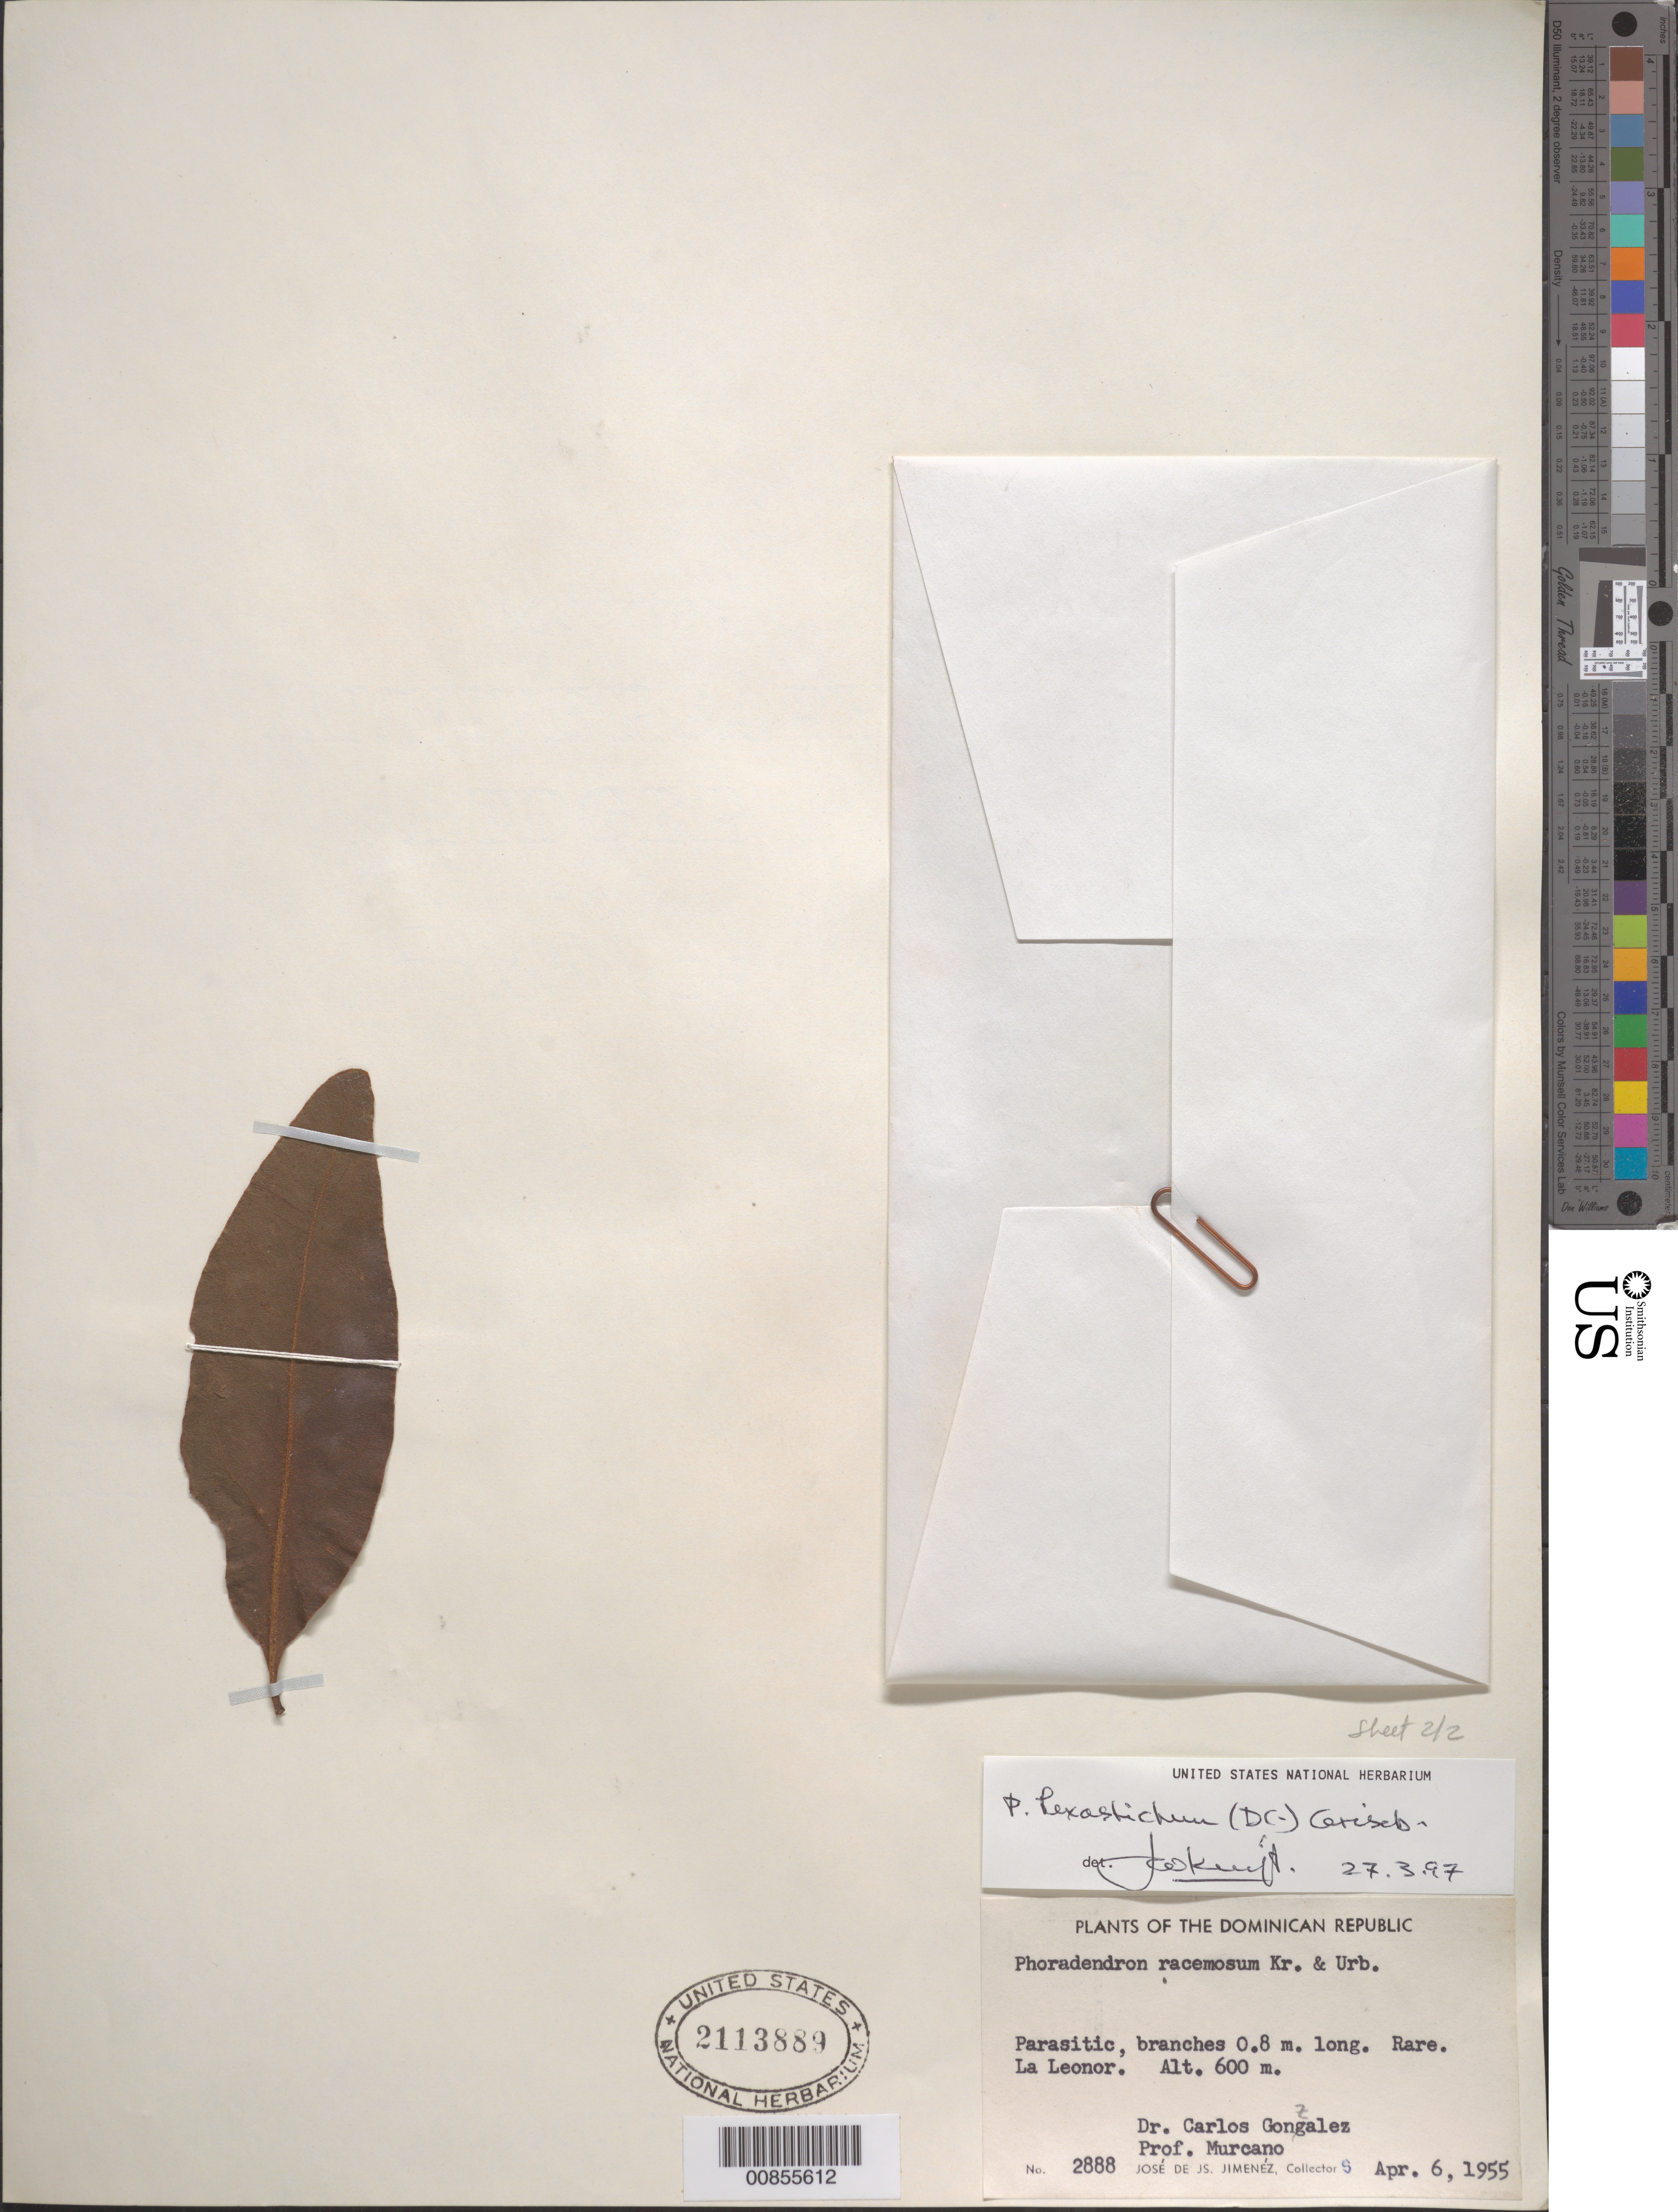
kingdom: Plantae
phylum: Tracheophyta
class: Magnoliopsida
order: Santalales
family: Viscaceae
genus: Phoradendron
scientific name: Phoradendron hexastichum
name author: (DC.) Griseb.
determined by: Kuijt, Job, (CANADA)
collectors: J. J. Jiménez Almonte, C. Gonzalez & E. J. Marcano F.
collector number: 2888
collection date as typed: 06 Apr 1955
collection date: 1955-04-06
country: Dominican Republic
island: Hispaniola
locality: La Leonor.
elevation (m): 600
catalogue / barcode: US 2113889